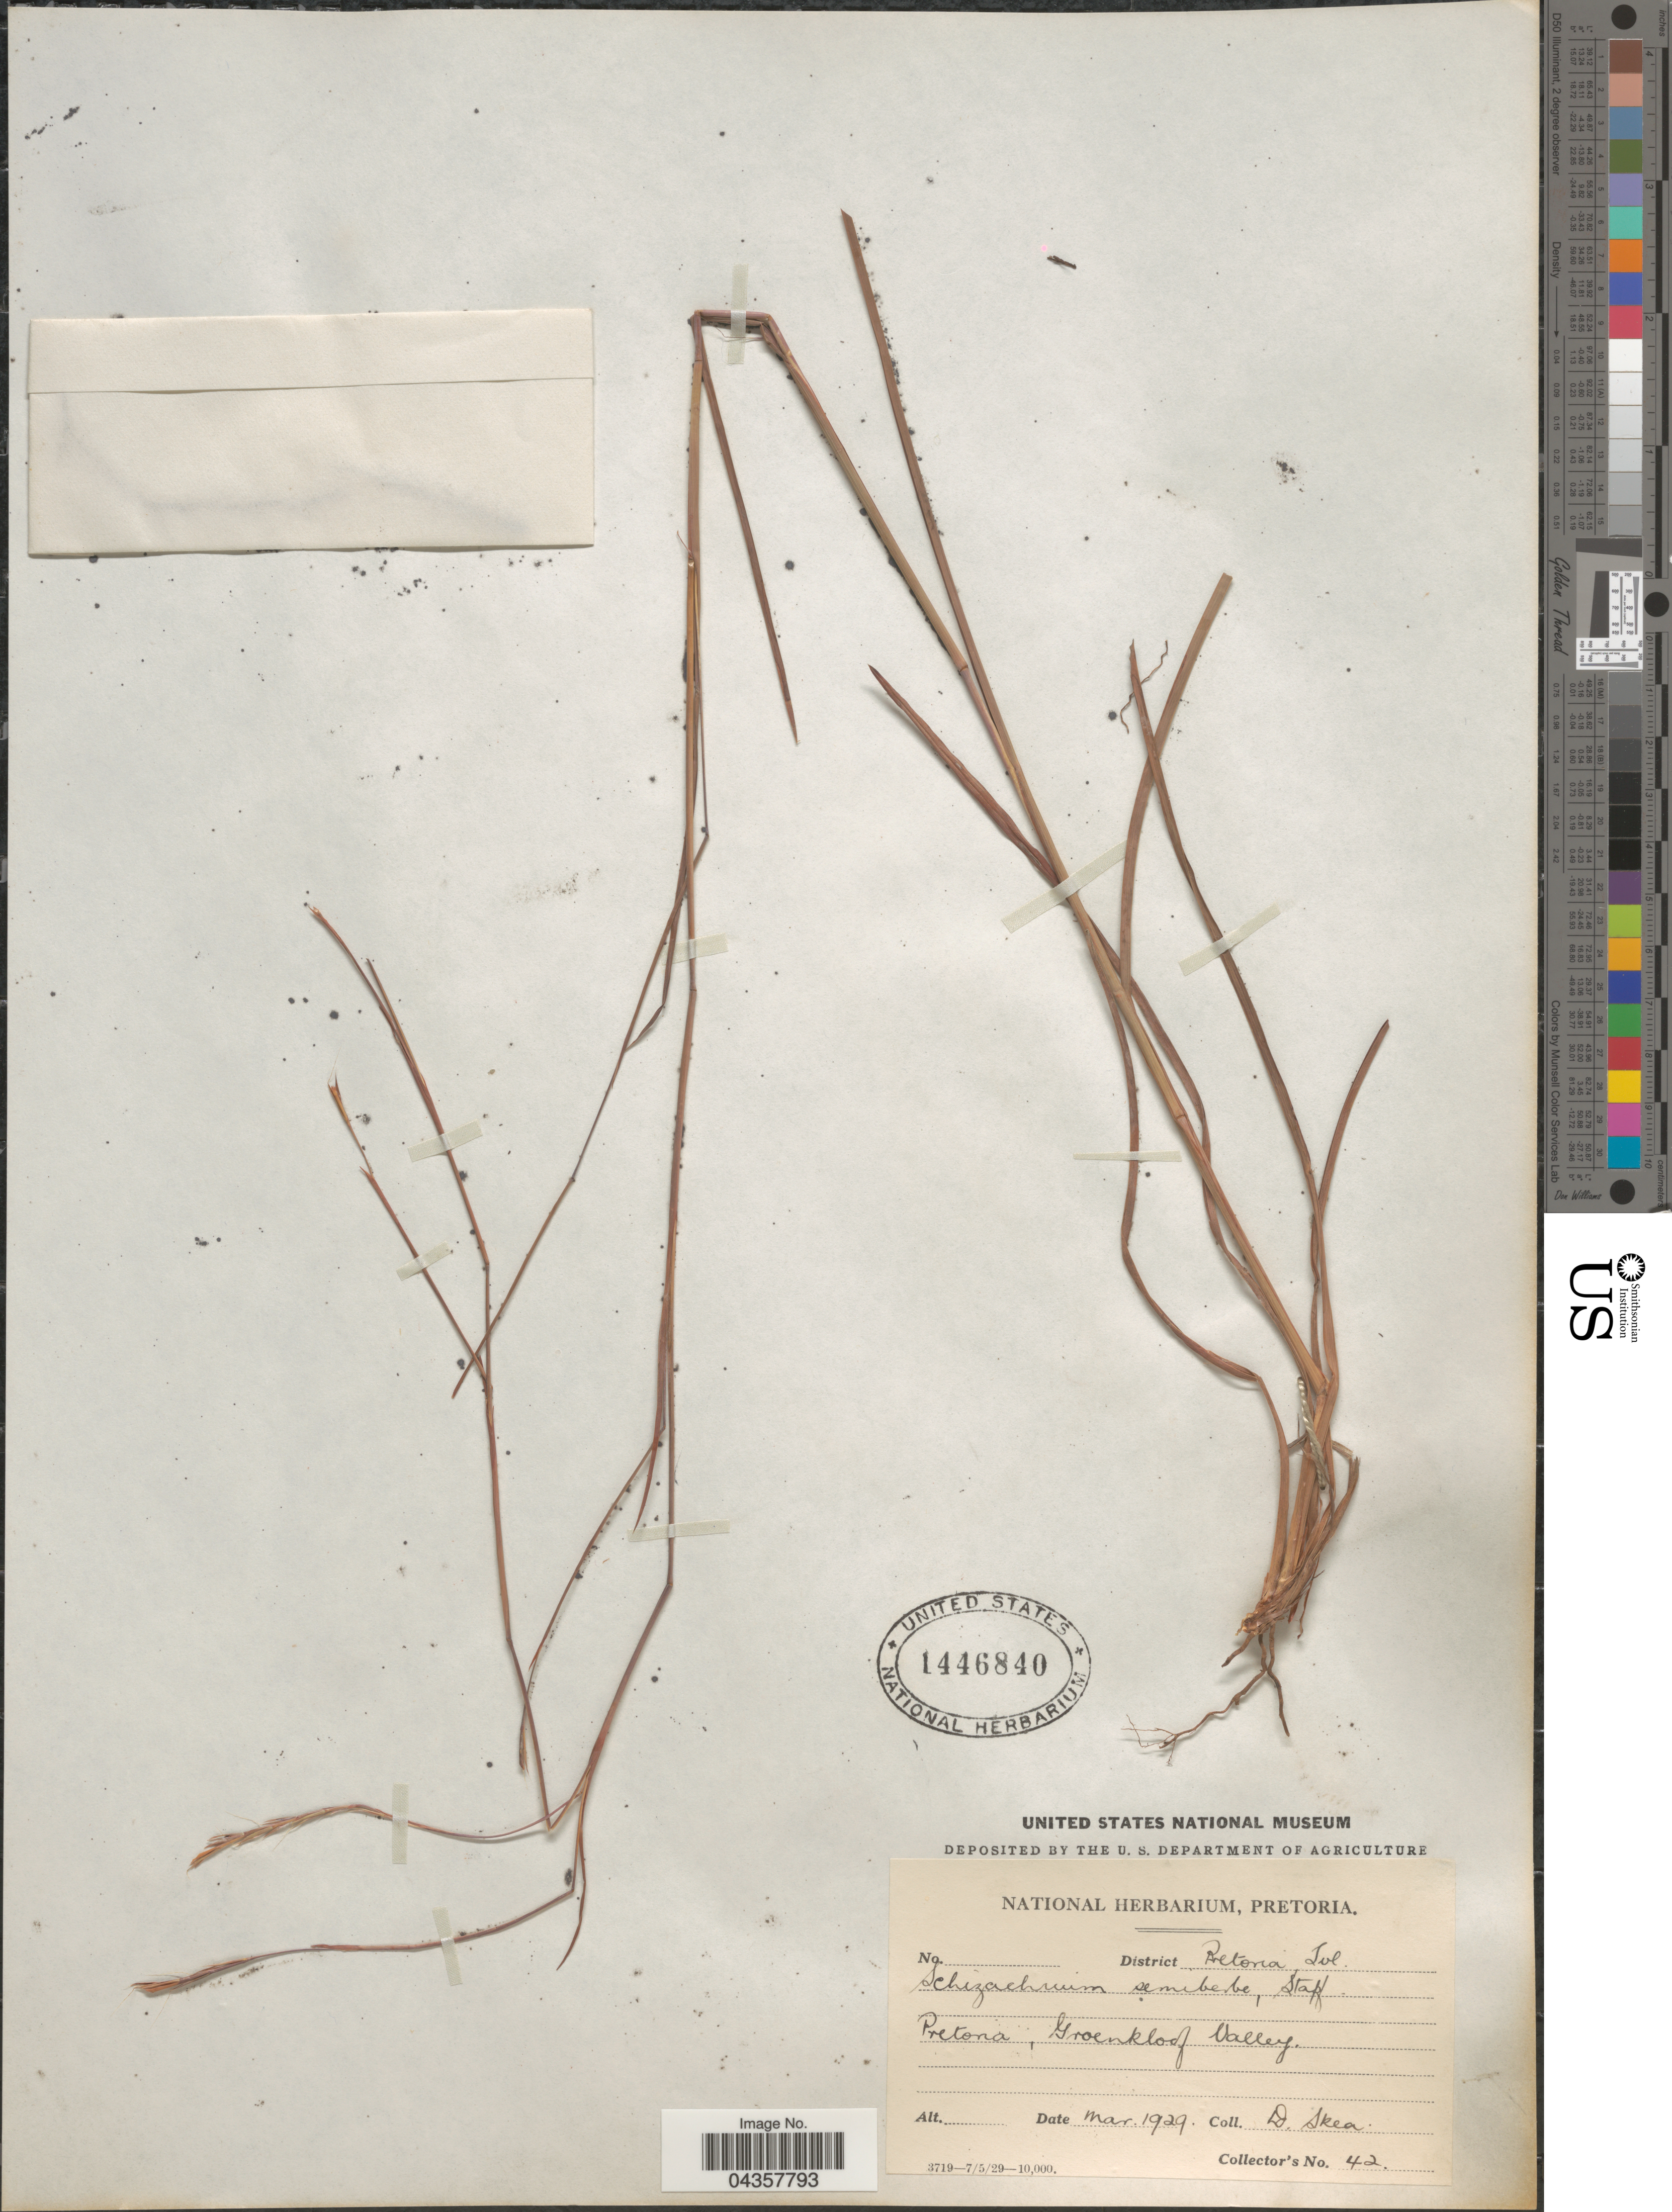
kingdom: Plantae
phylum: Tracheophyta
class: Liliopsida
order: Poales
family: Poaceae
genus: Schizachyrium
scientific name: Schizachyrium sanguineum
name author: (Retz.) Alston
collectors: D. Skea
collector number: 42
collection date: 1929-03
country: South Africa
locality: District Pretoria, Tvl. Pretoria, Groenkloof Valley.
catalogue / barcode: US 1446840